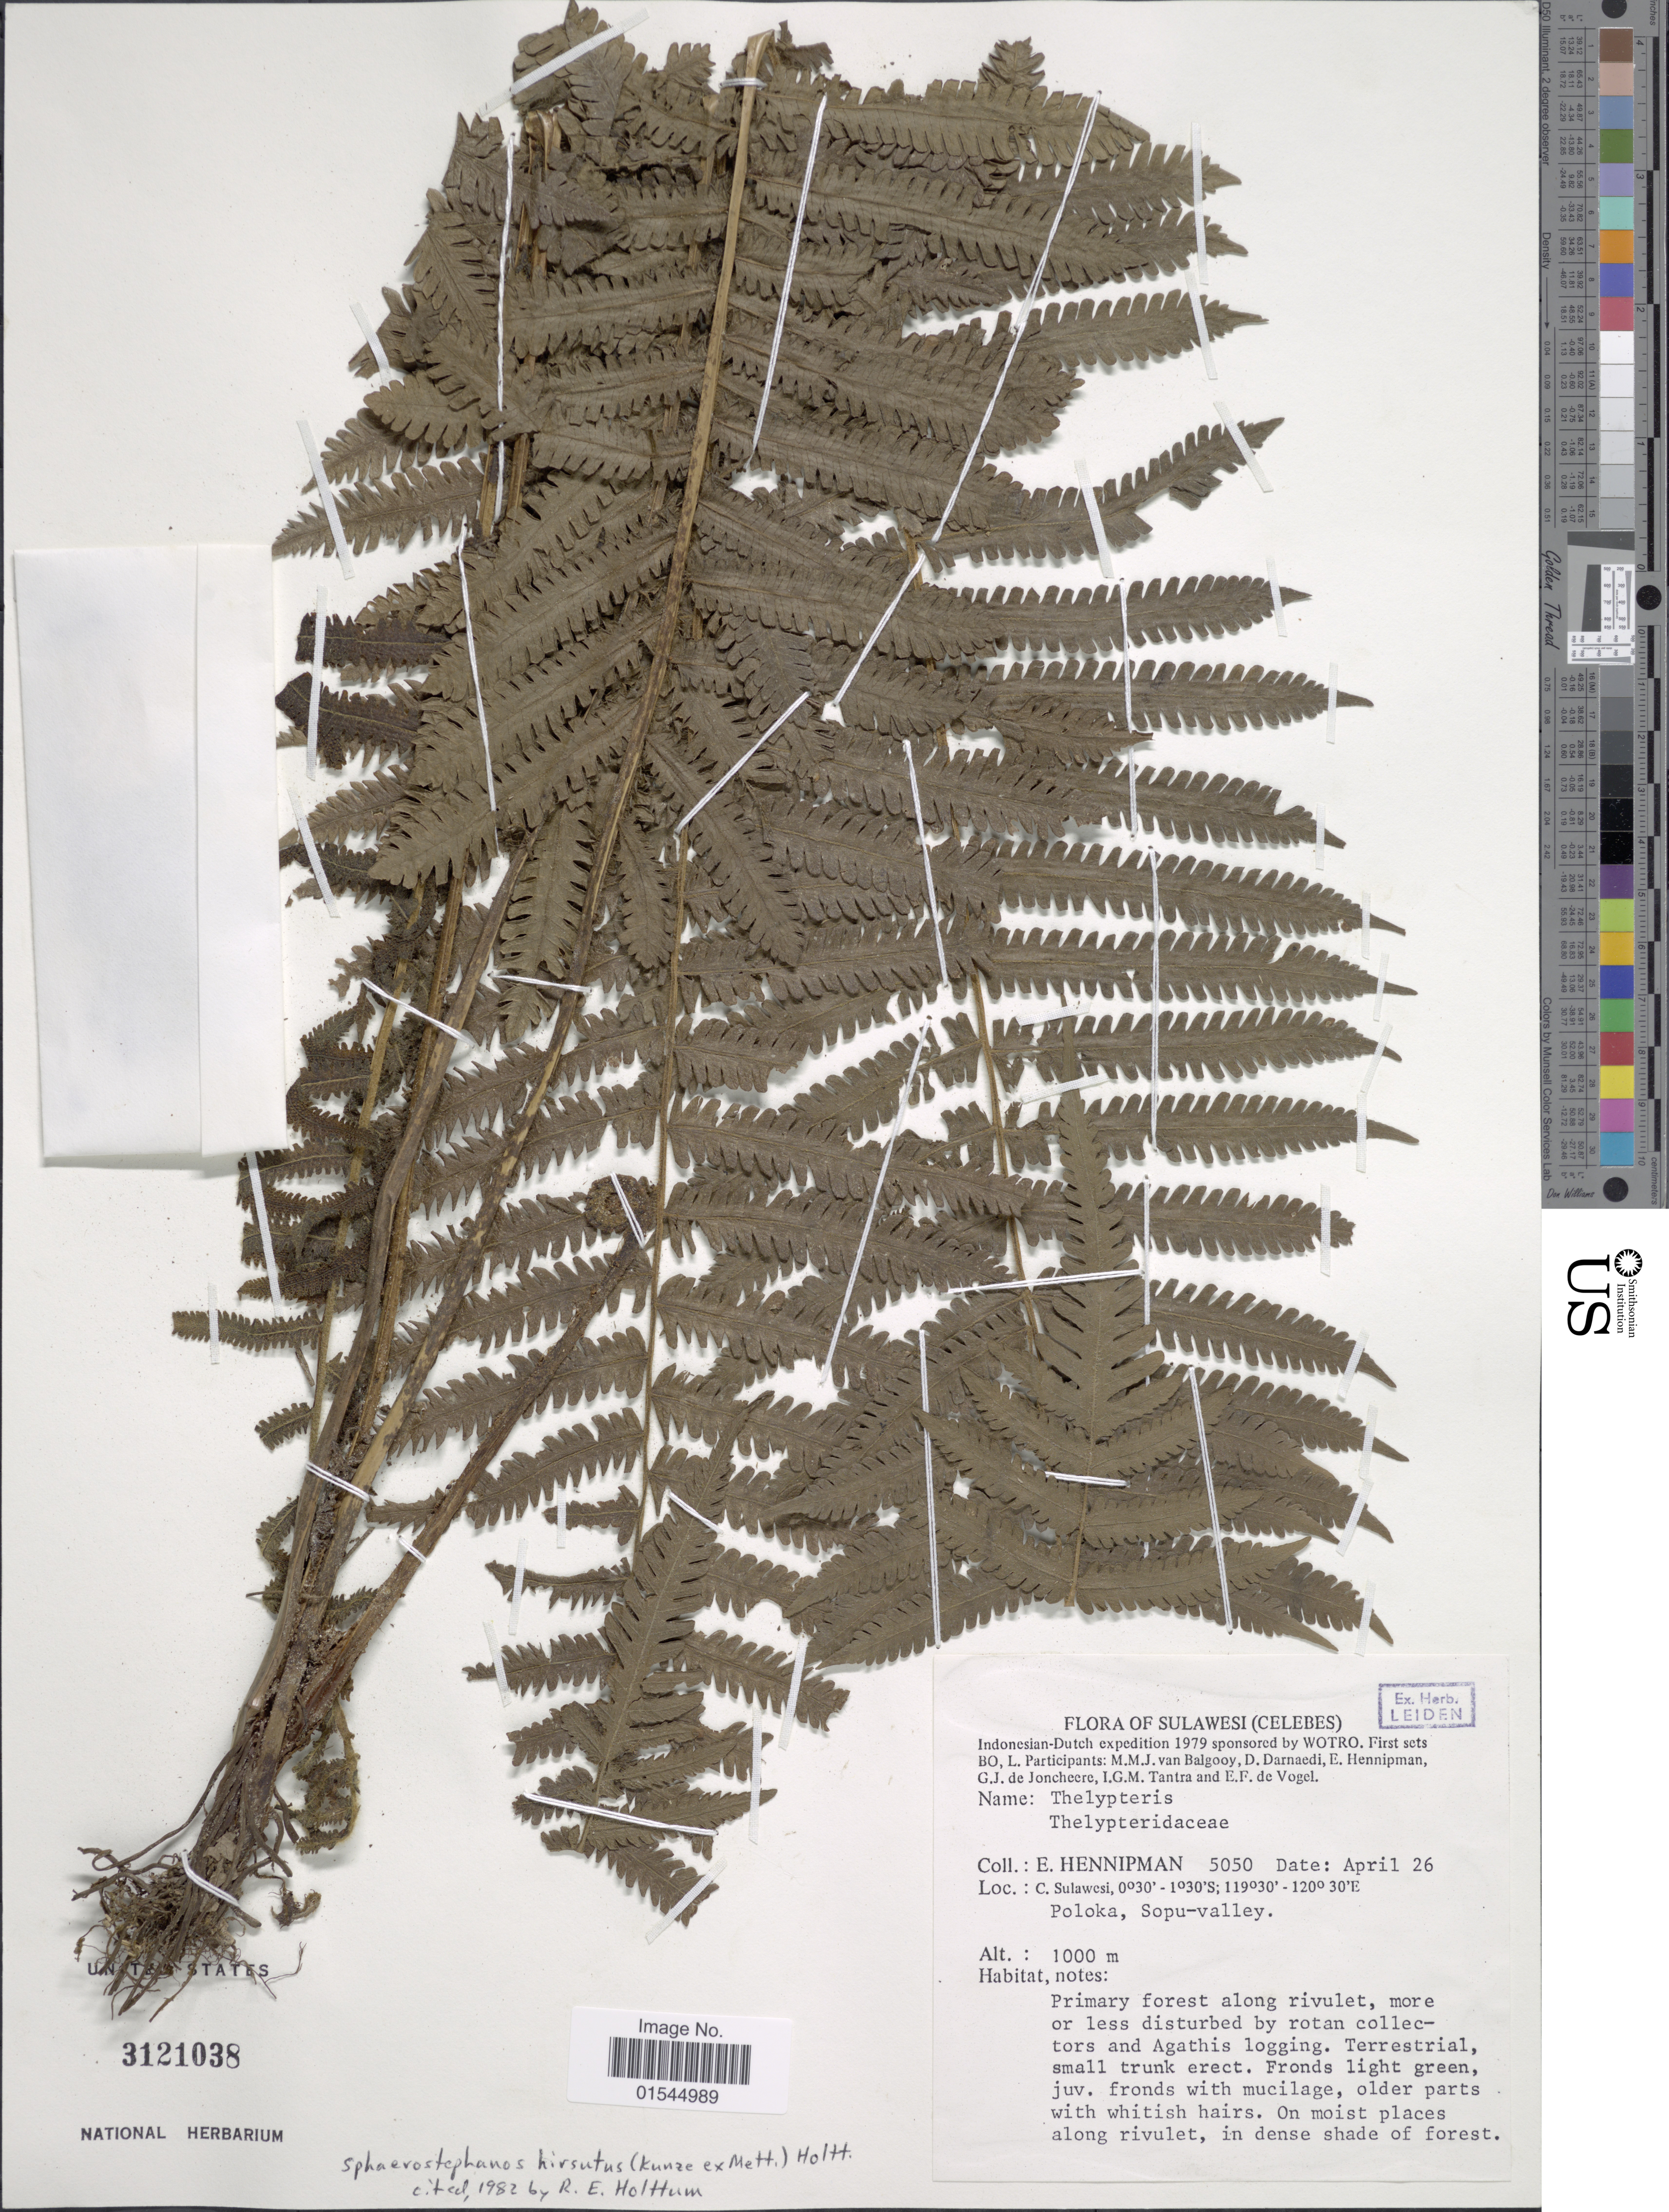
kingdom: Plantae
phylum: Tracheophyta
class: Polypodiopsida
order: Polypodiales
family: Thelypteridaceae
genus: Sphaerostephanos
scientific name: Sphaerostephanos hirsutus var. celebicus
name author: Holttum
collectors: E. Hennipman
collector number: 5050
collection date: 1979-04-26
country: Indonesia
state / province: Sulawesi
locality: C. Sulawesi. (Celebes)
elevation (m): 1000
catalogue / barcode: US 3121038